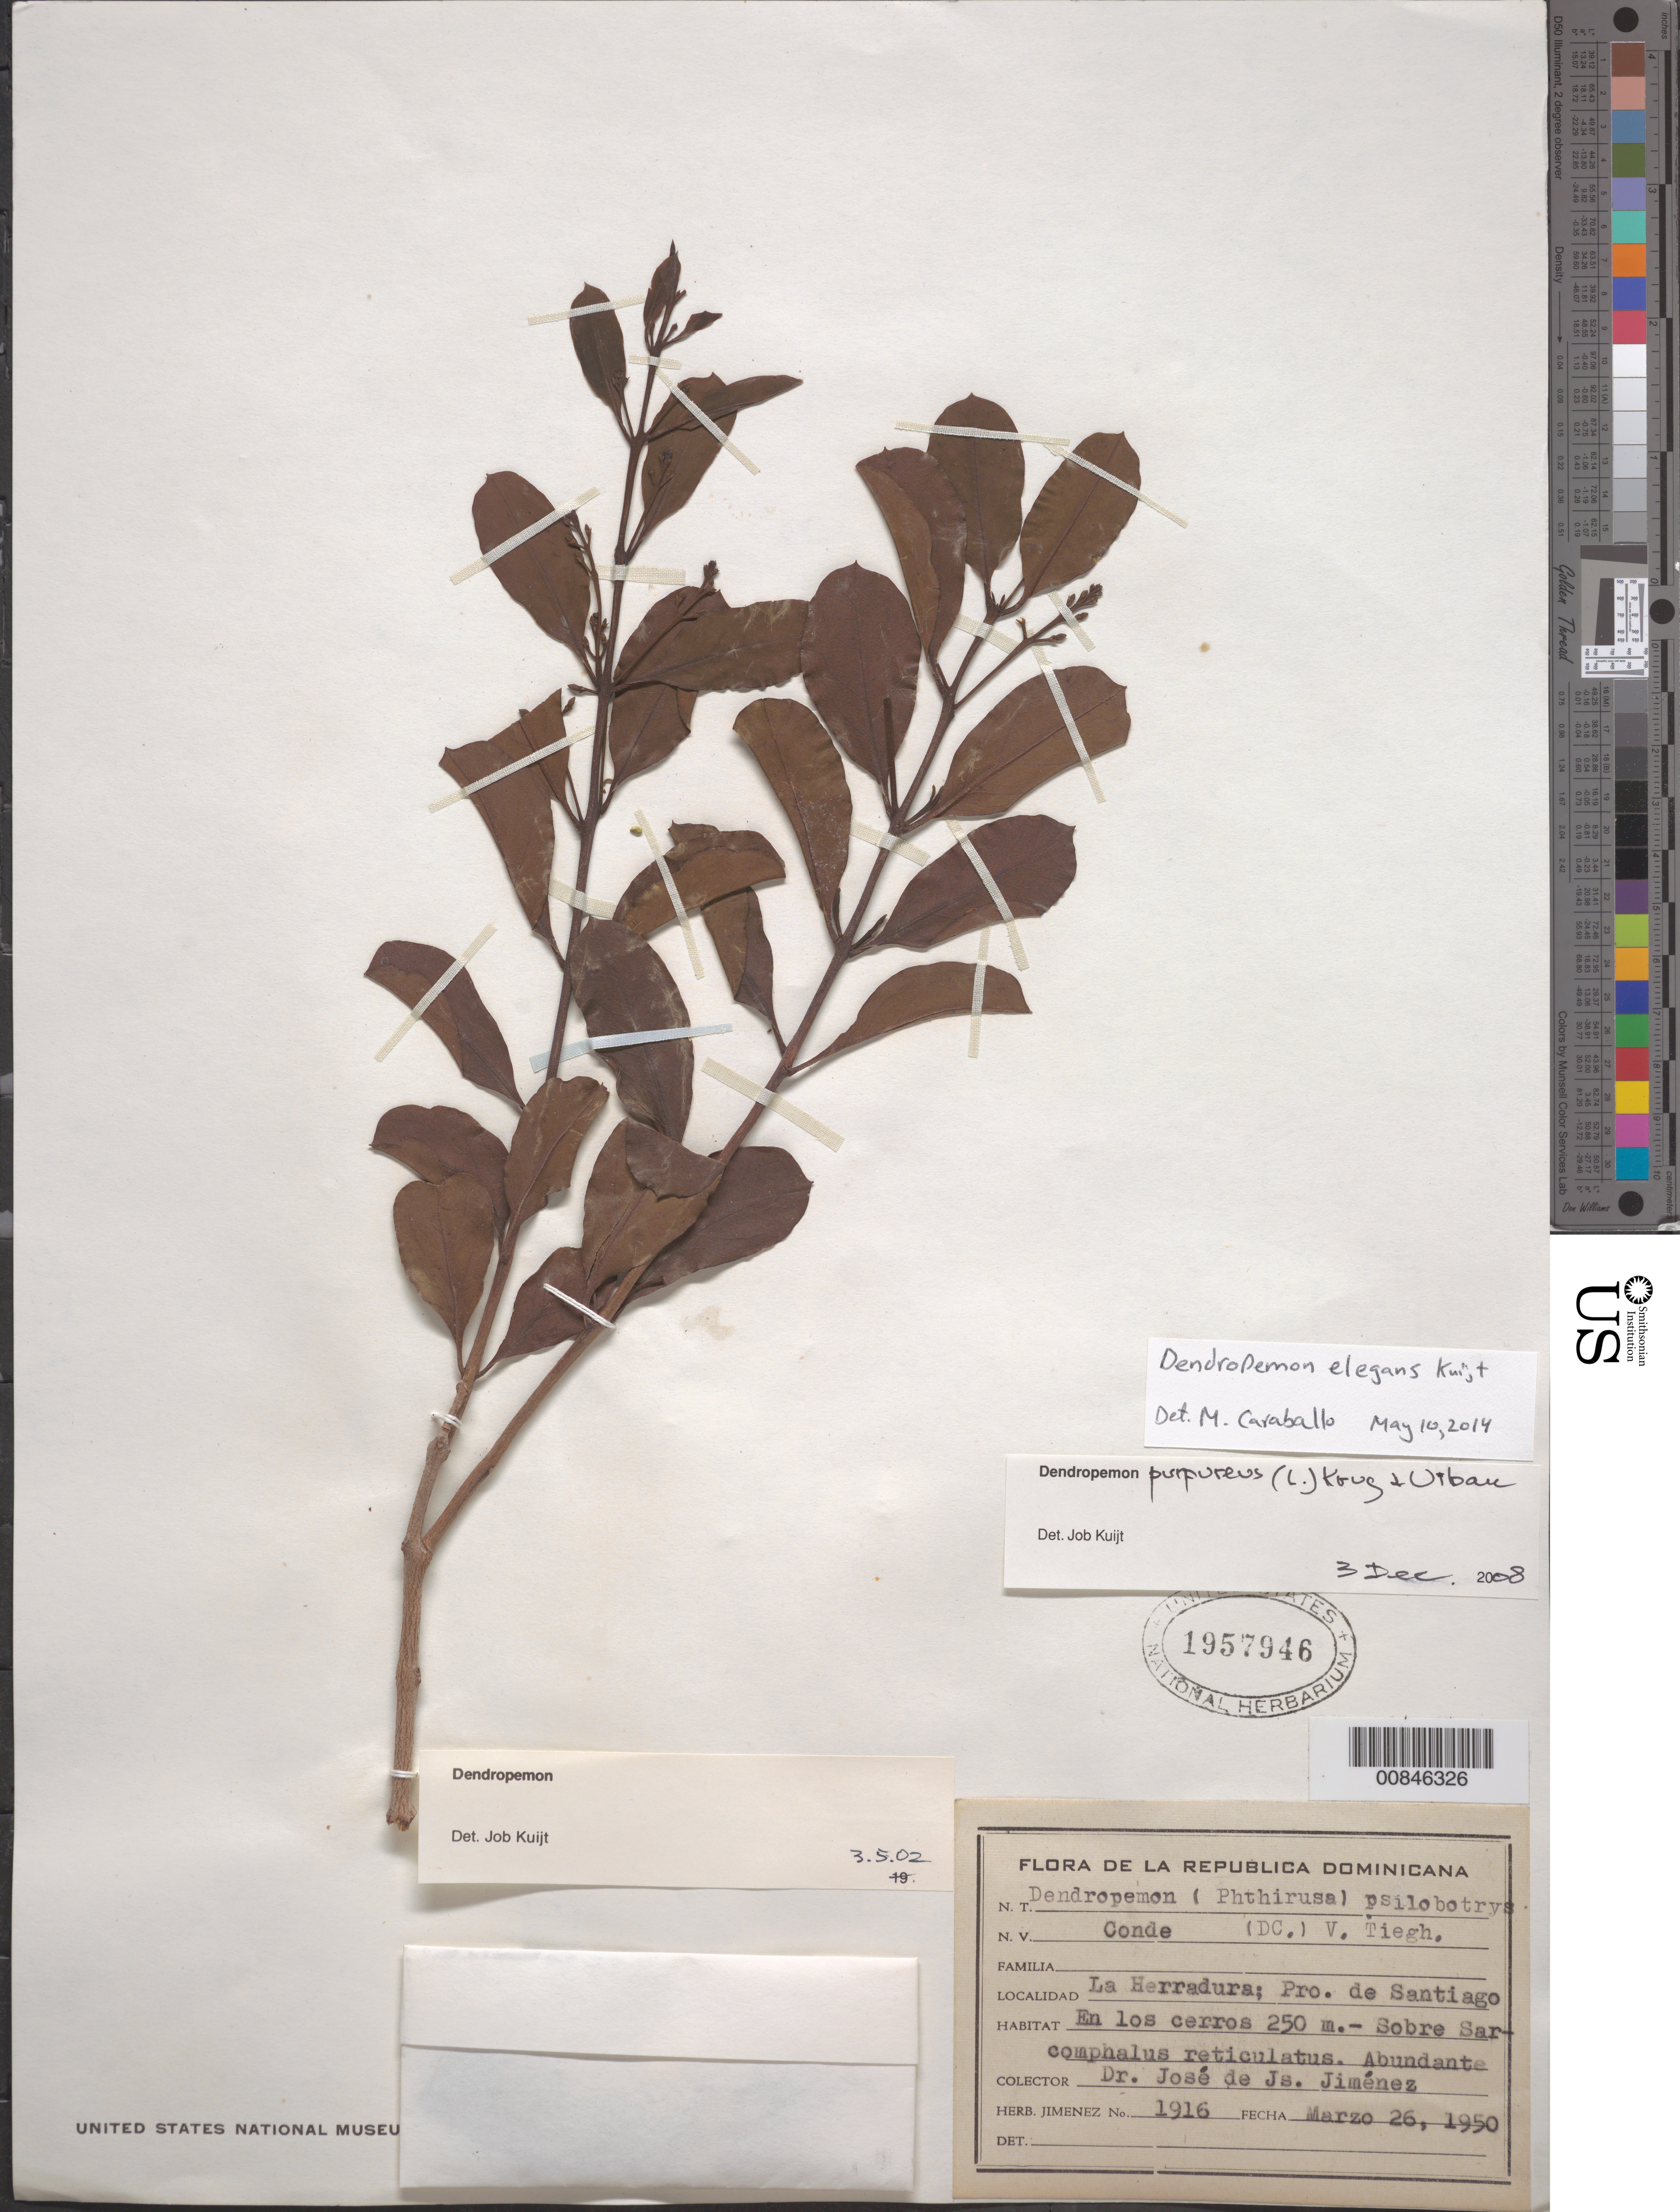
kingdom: Plantae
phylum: Tracheophyta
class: Magnoliopsida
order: Santalales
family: Loranthaceae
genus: Dendropemon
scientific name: Dendropemon elegans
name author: Kuijt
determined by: Caraballo-Ortiz, Marcos A., (MISS), University of Mississippi (UNITED STATES)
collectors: J. J. Jiménez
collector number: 1916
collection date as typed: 26 Mar 1950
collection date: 1950-03-26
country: Dominican Republic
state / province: Santiago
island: Hispaniola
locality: La Herradura.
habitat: En los cerros. Sobre Sarcomphalus reticulatus.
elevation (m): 250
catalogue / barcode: US 1957946